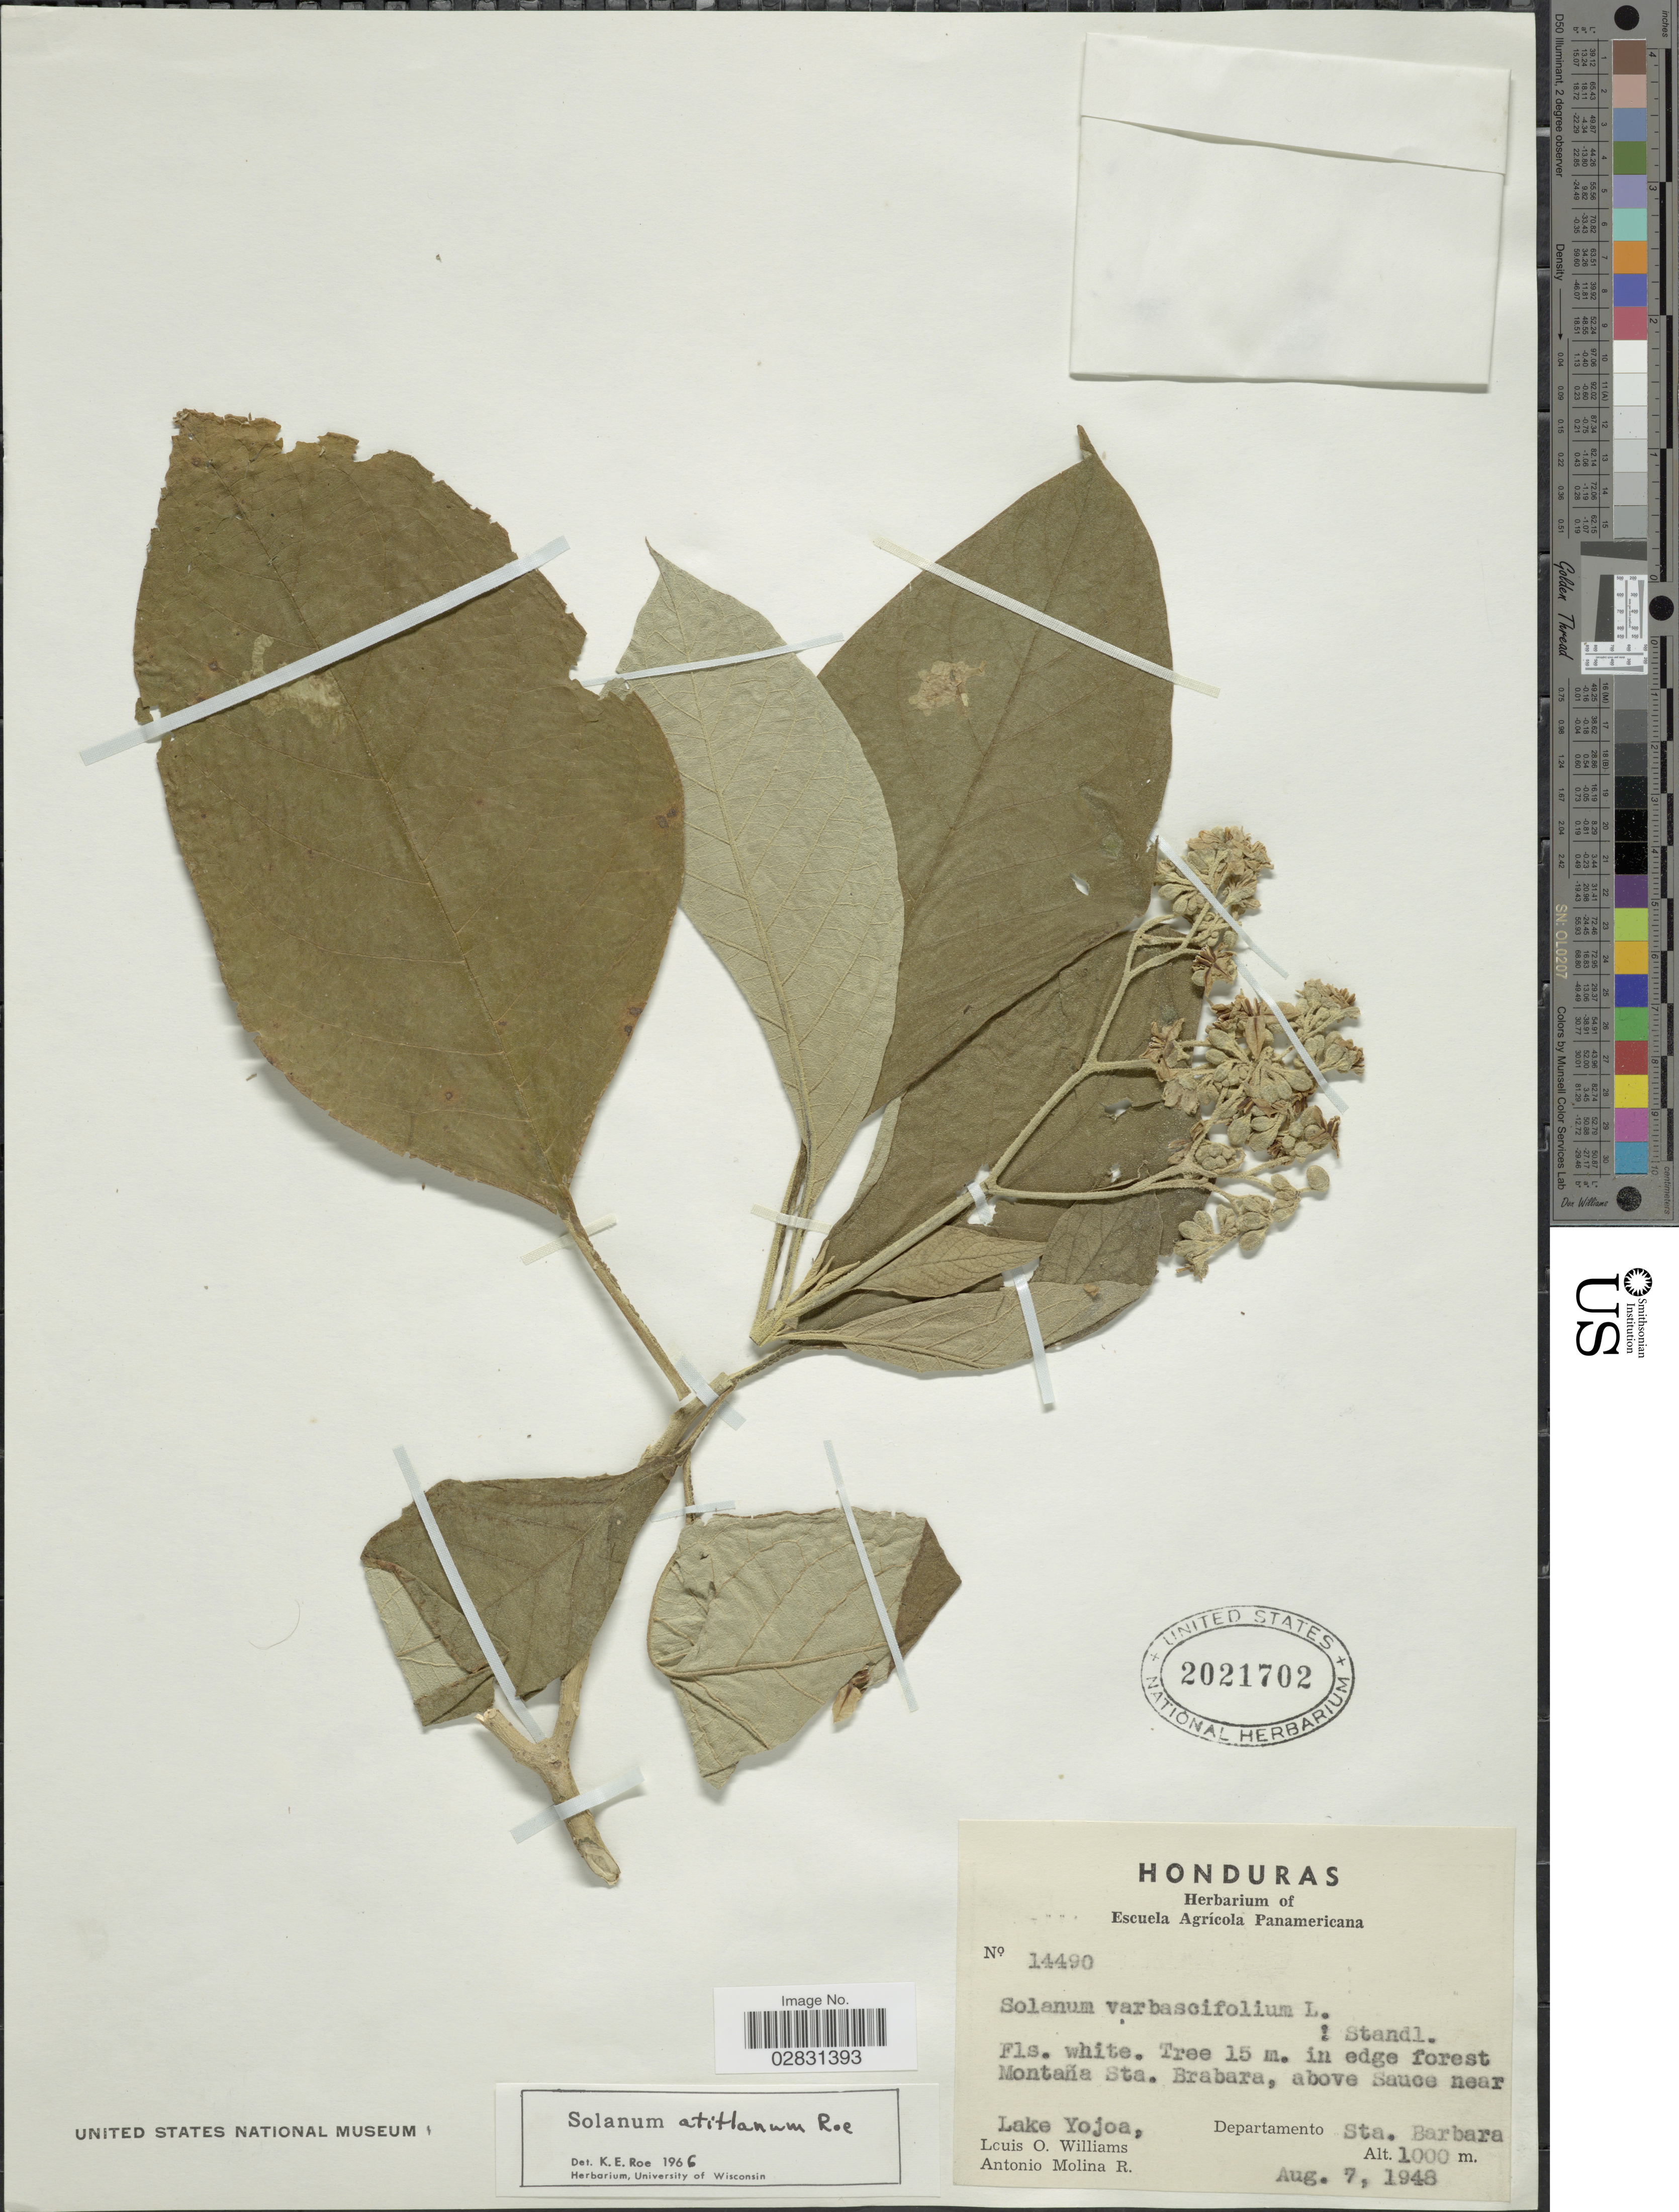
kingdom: Plantae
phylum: Tracheophyta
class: Magnoliopsida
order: Solanales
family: Solanaceae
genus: Solanum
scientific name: Solanum atitlanum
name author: K.E. Roe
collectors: L. O. Williams & A. Molina R.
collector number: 14490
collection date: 1948-08-07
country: Honduras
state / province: Santa Bárbara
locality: In edge forest Montaña Sta. Brabara, above Sauce near Lake Yojoa, Departamento Sta. Barbara.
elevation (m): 1000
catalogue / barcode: US 2021702